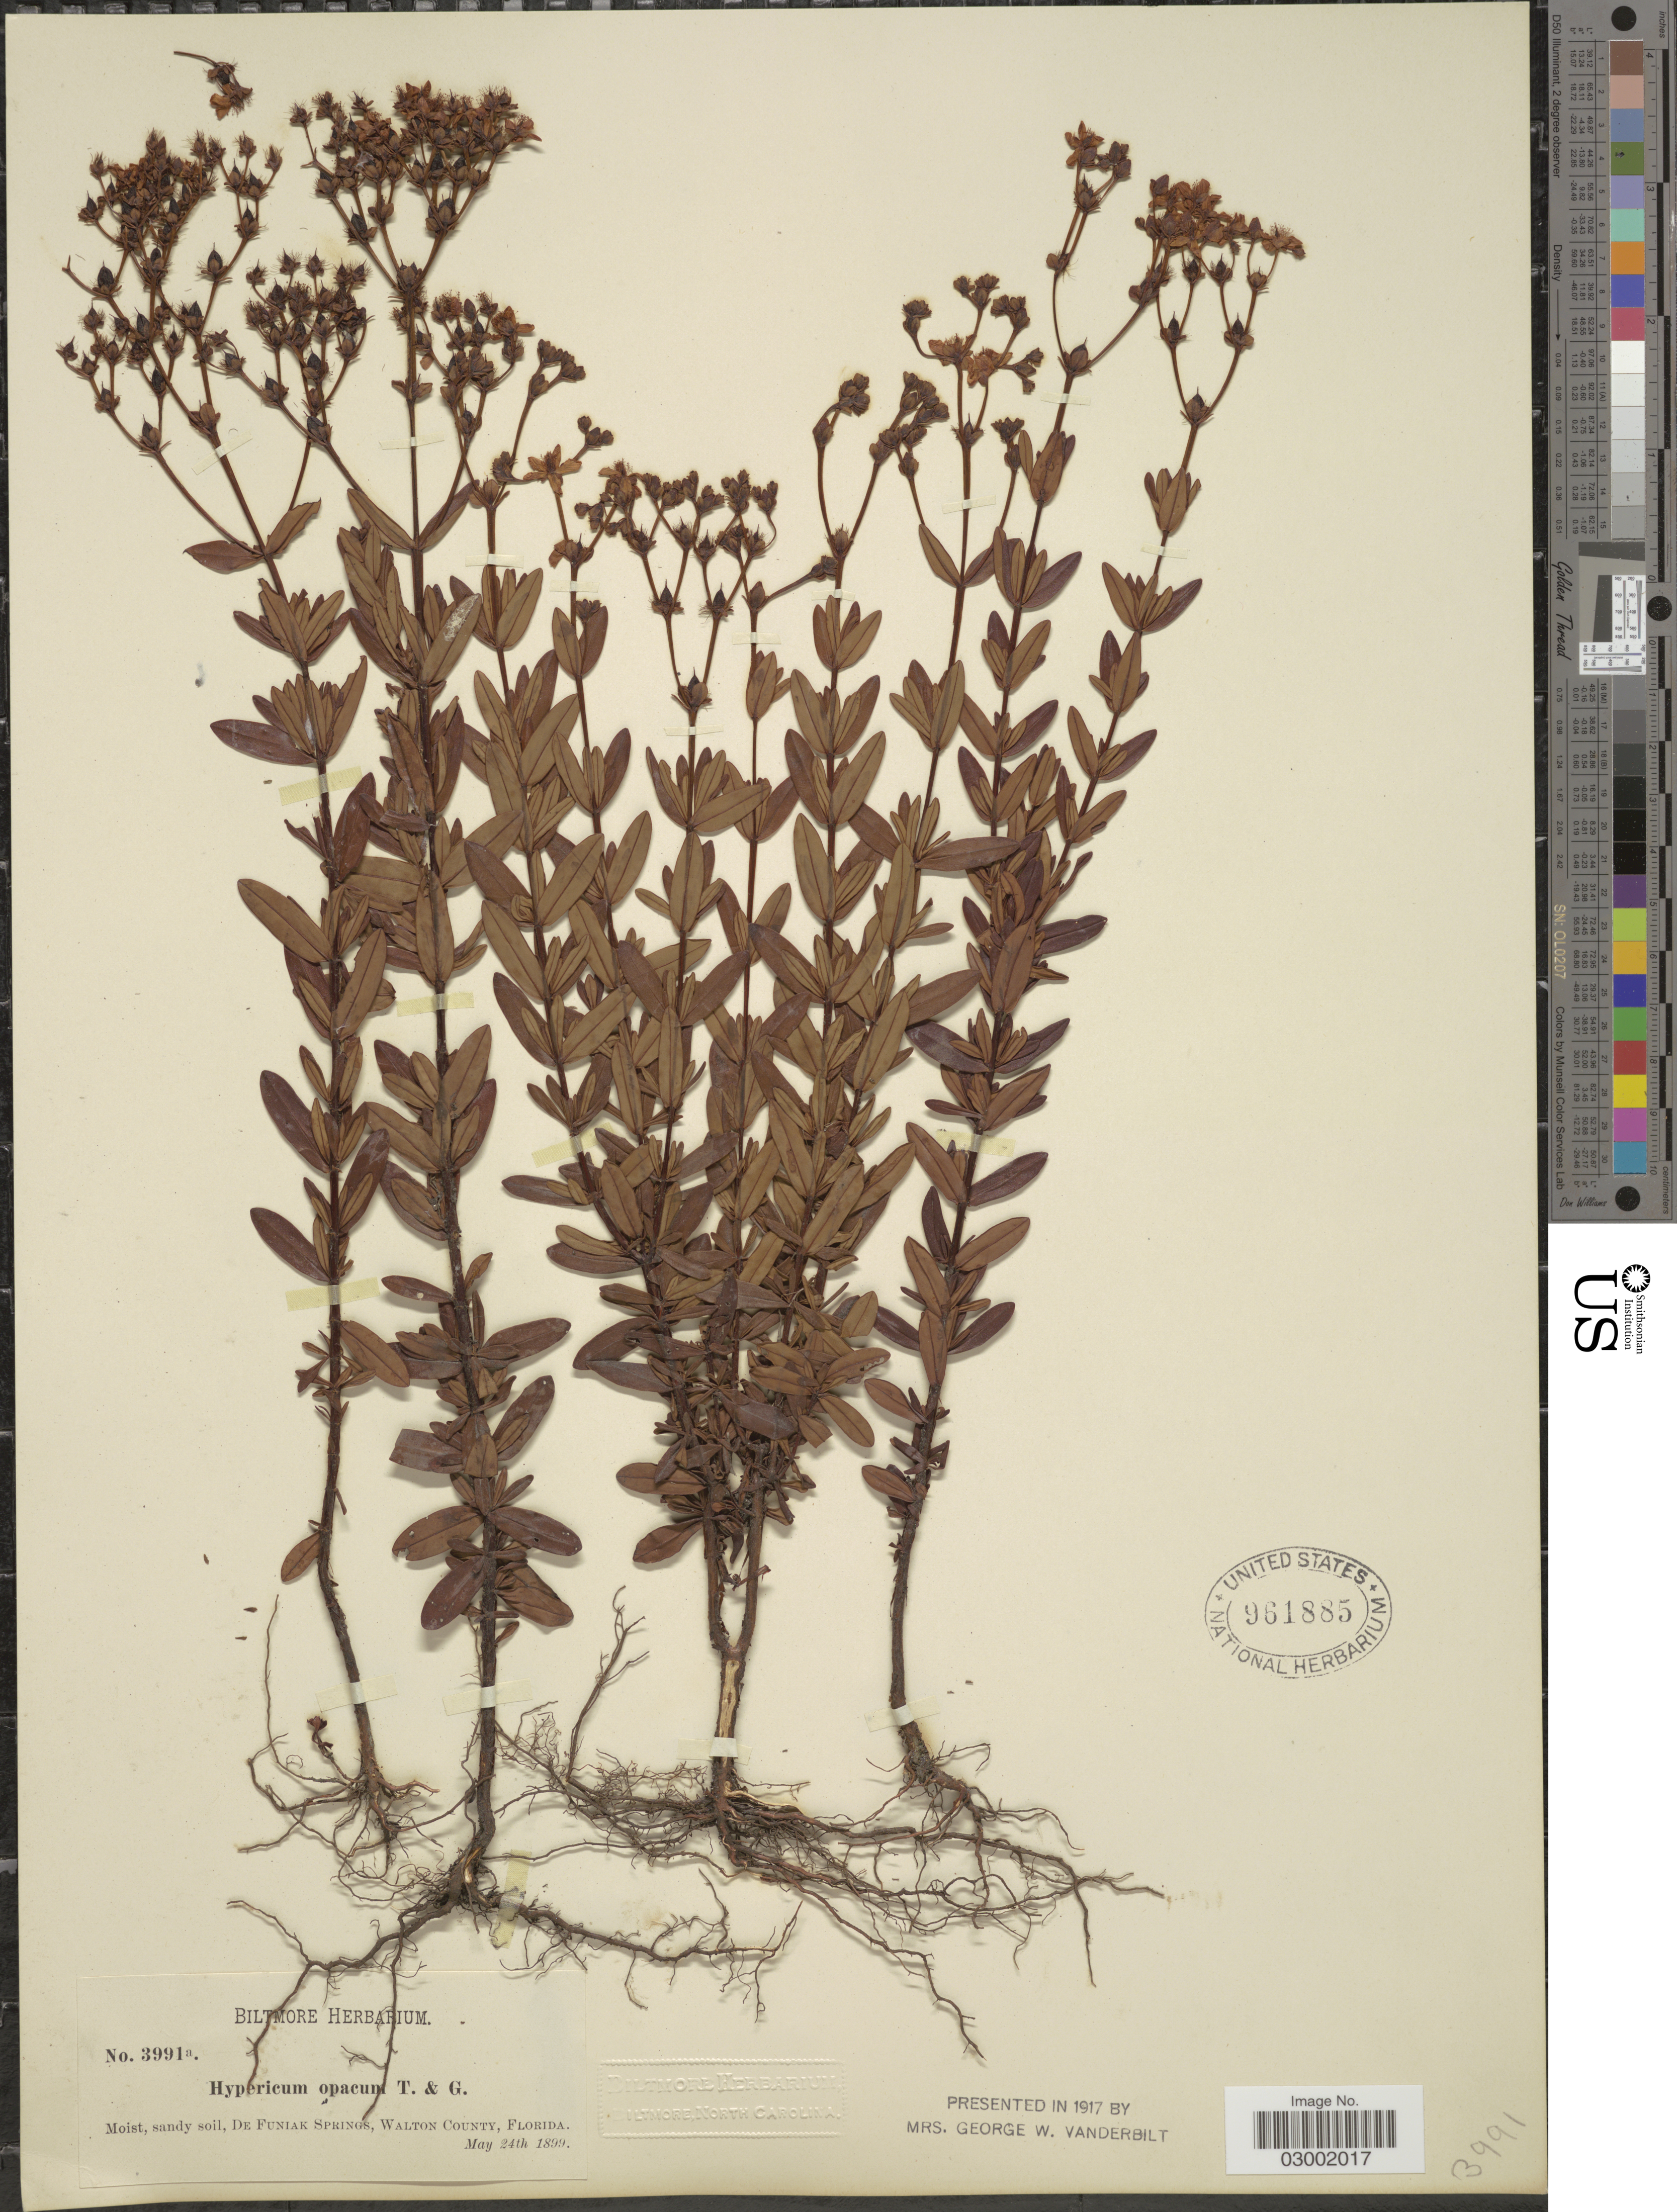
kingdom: Plantae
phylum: Tracheophyta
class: Magnoliopsida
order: Malpighiales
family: Hypericaceae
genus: Hypericum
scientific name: Hypericum opacum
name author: Torr. & A. Gray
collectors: ex herb. Biltmore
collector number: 3991a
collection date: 1899-05-24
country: United States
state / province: Florida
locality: De Funiak Springs, Walton County.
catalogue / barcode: US 961885